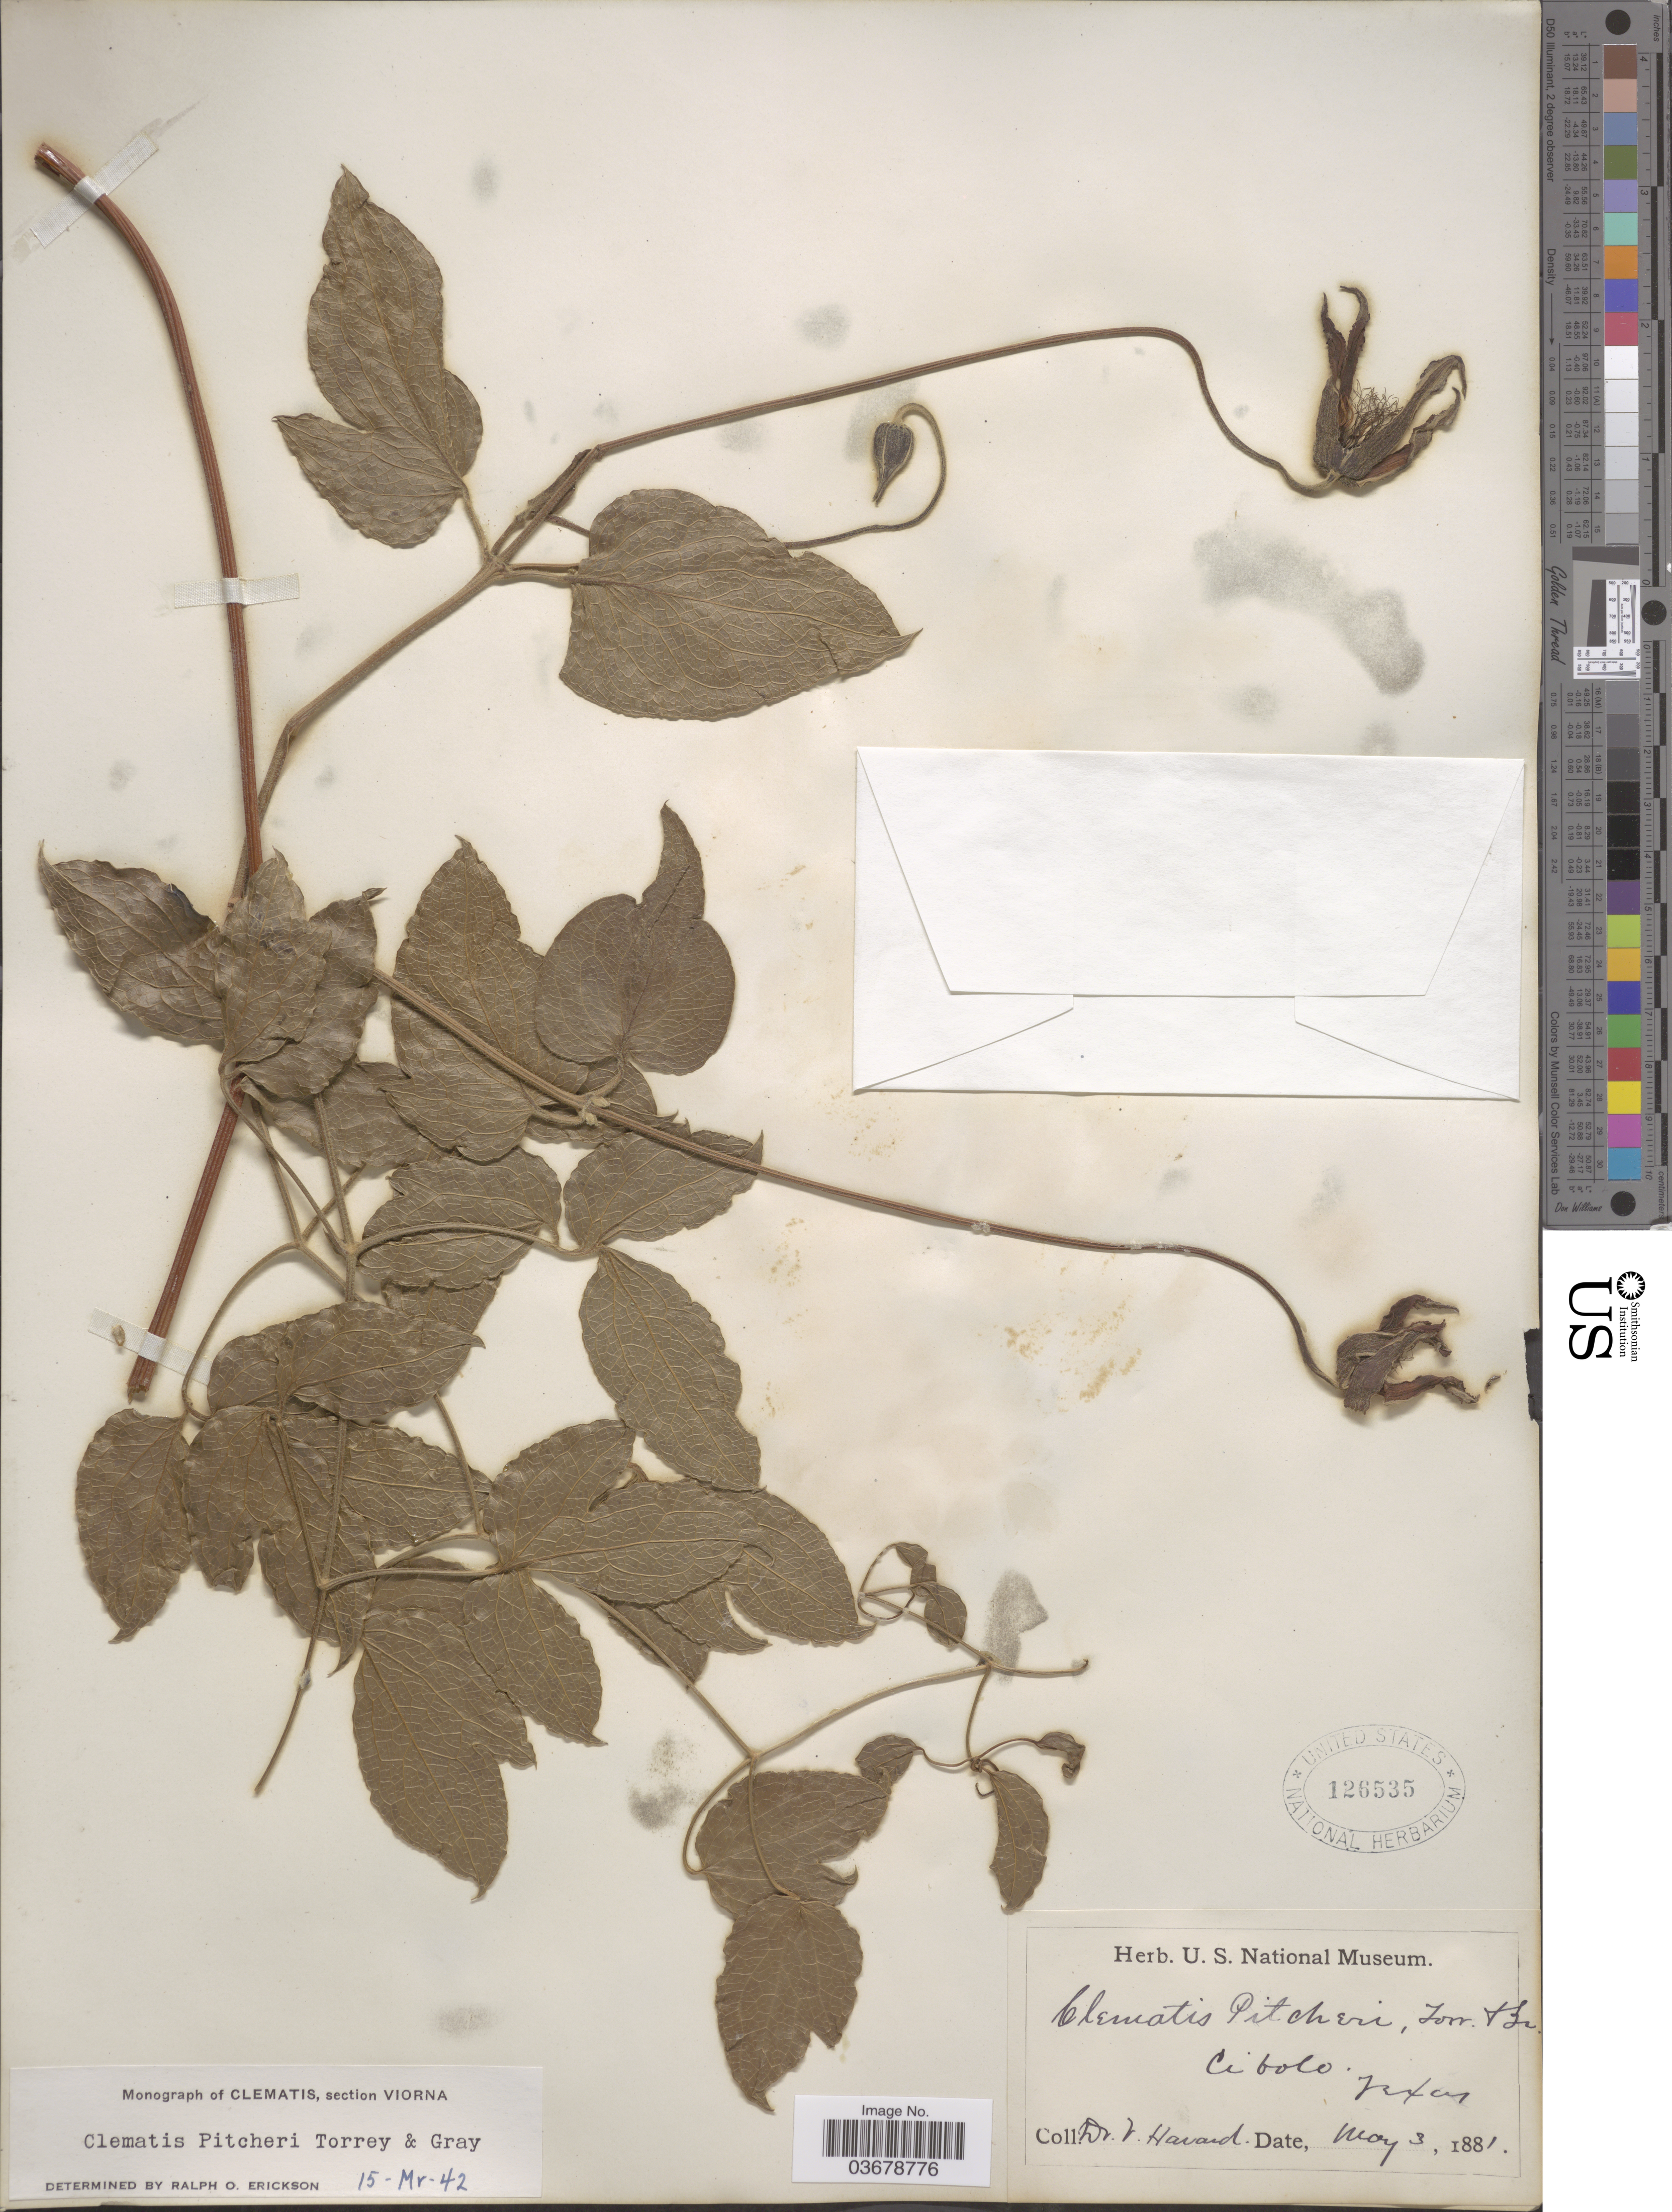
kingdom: Plantae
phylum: Tracheophyta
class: Magnoliopsida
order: Ranunculales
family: Ranunculaceae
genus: Clematis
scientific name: Clematis viorna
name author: L.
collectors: V. Havard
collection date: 1881-05-03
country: United States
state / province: Texas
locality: Cibolo.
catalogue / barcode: US 126535